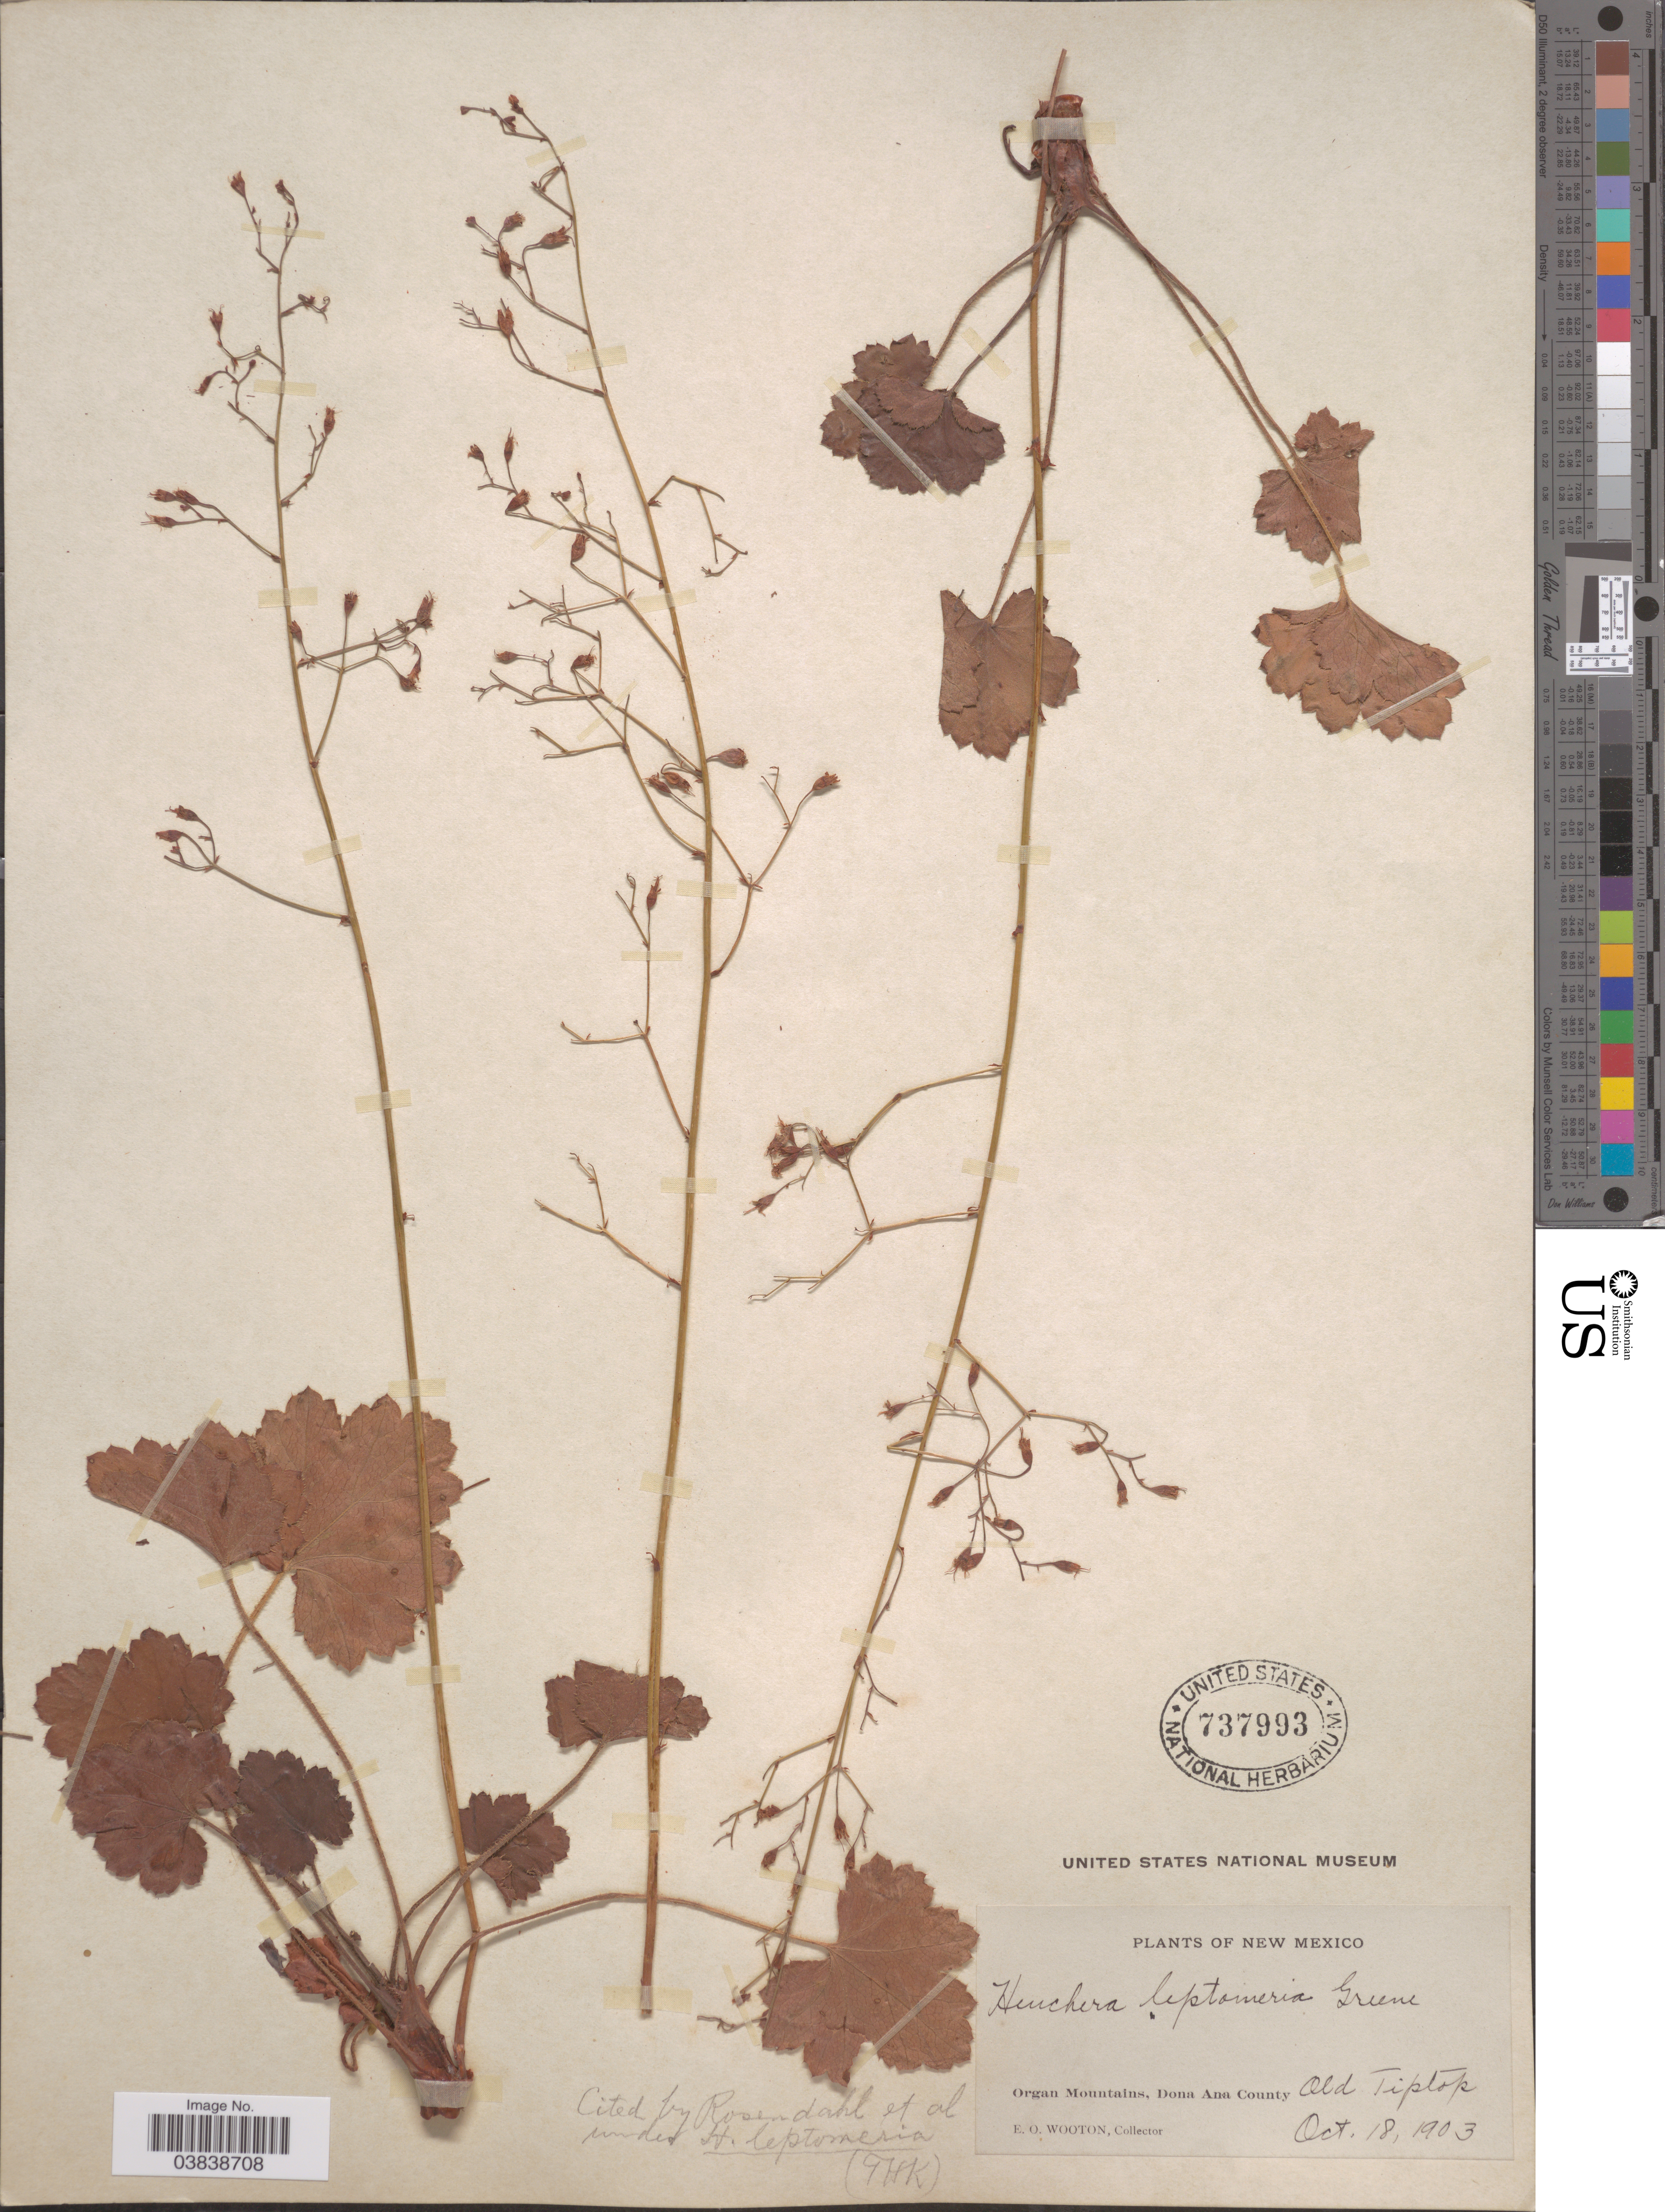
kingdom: Plantae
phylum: Tracheophyta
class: Magnoliopsida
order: Saxifragales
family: Saxifragaceae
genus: Heuchera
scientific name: Heuchera leptomeria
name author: Greene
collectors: E. O. Wooton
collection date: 1903-10-18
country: United States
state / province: New Mexico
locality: Organ Mountains, Dona ana County. Old Tiptop.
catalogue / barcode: US 737993